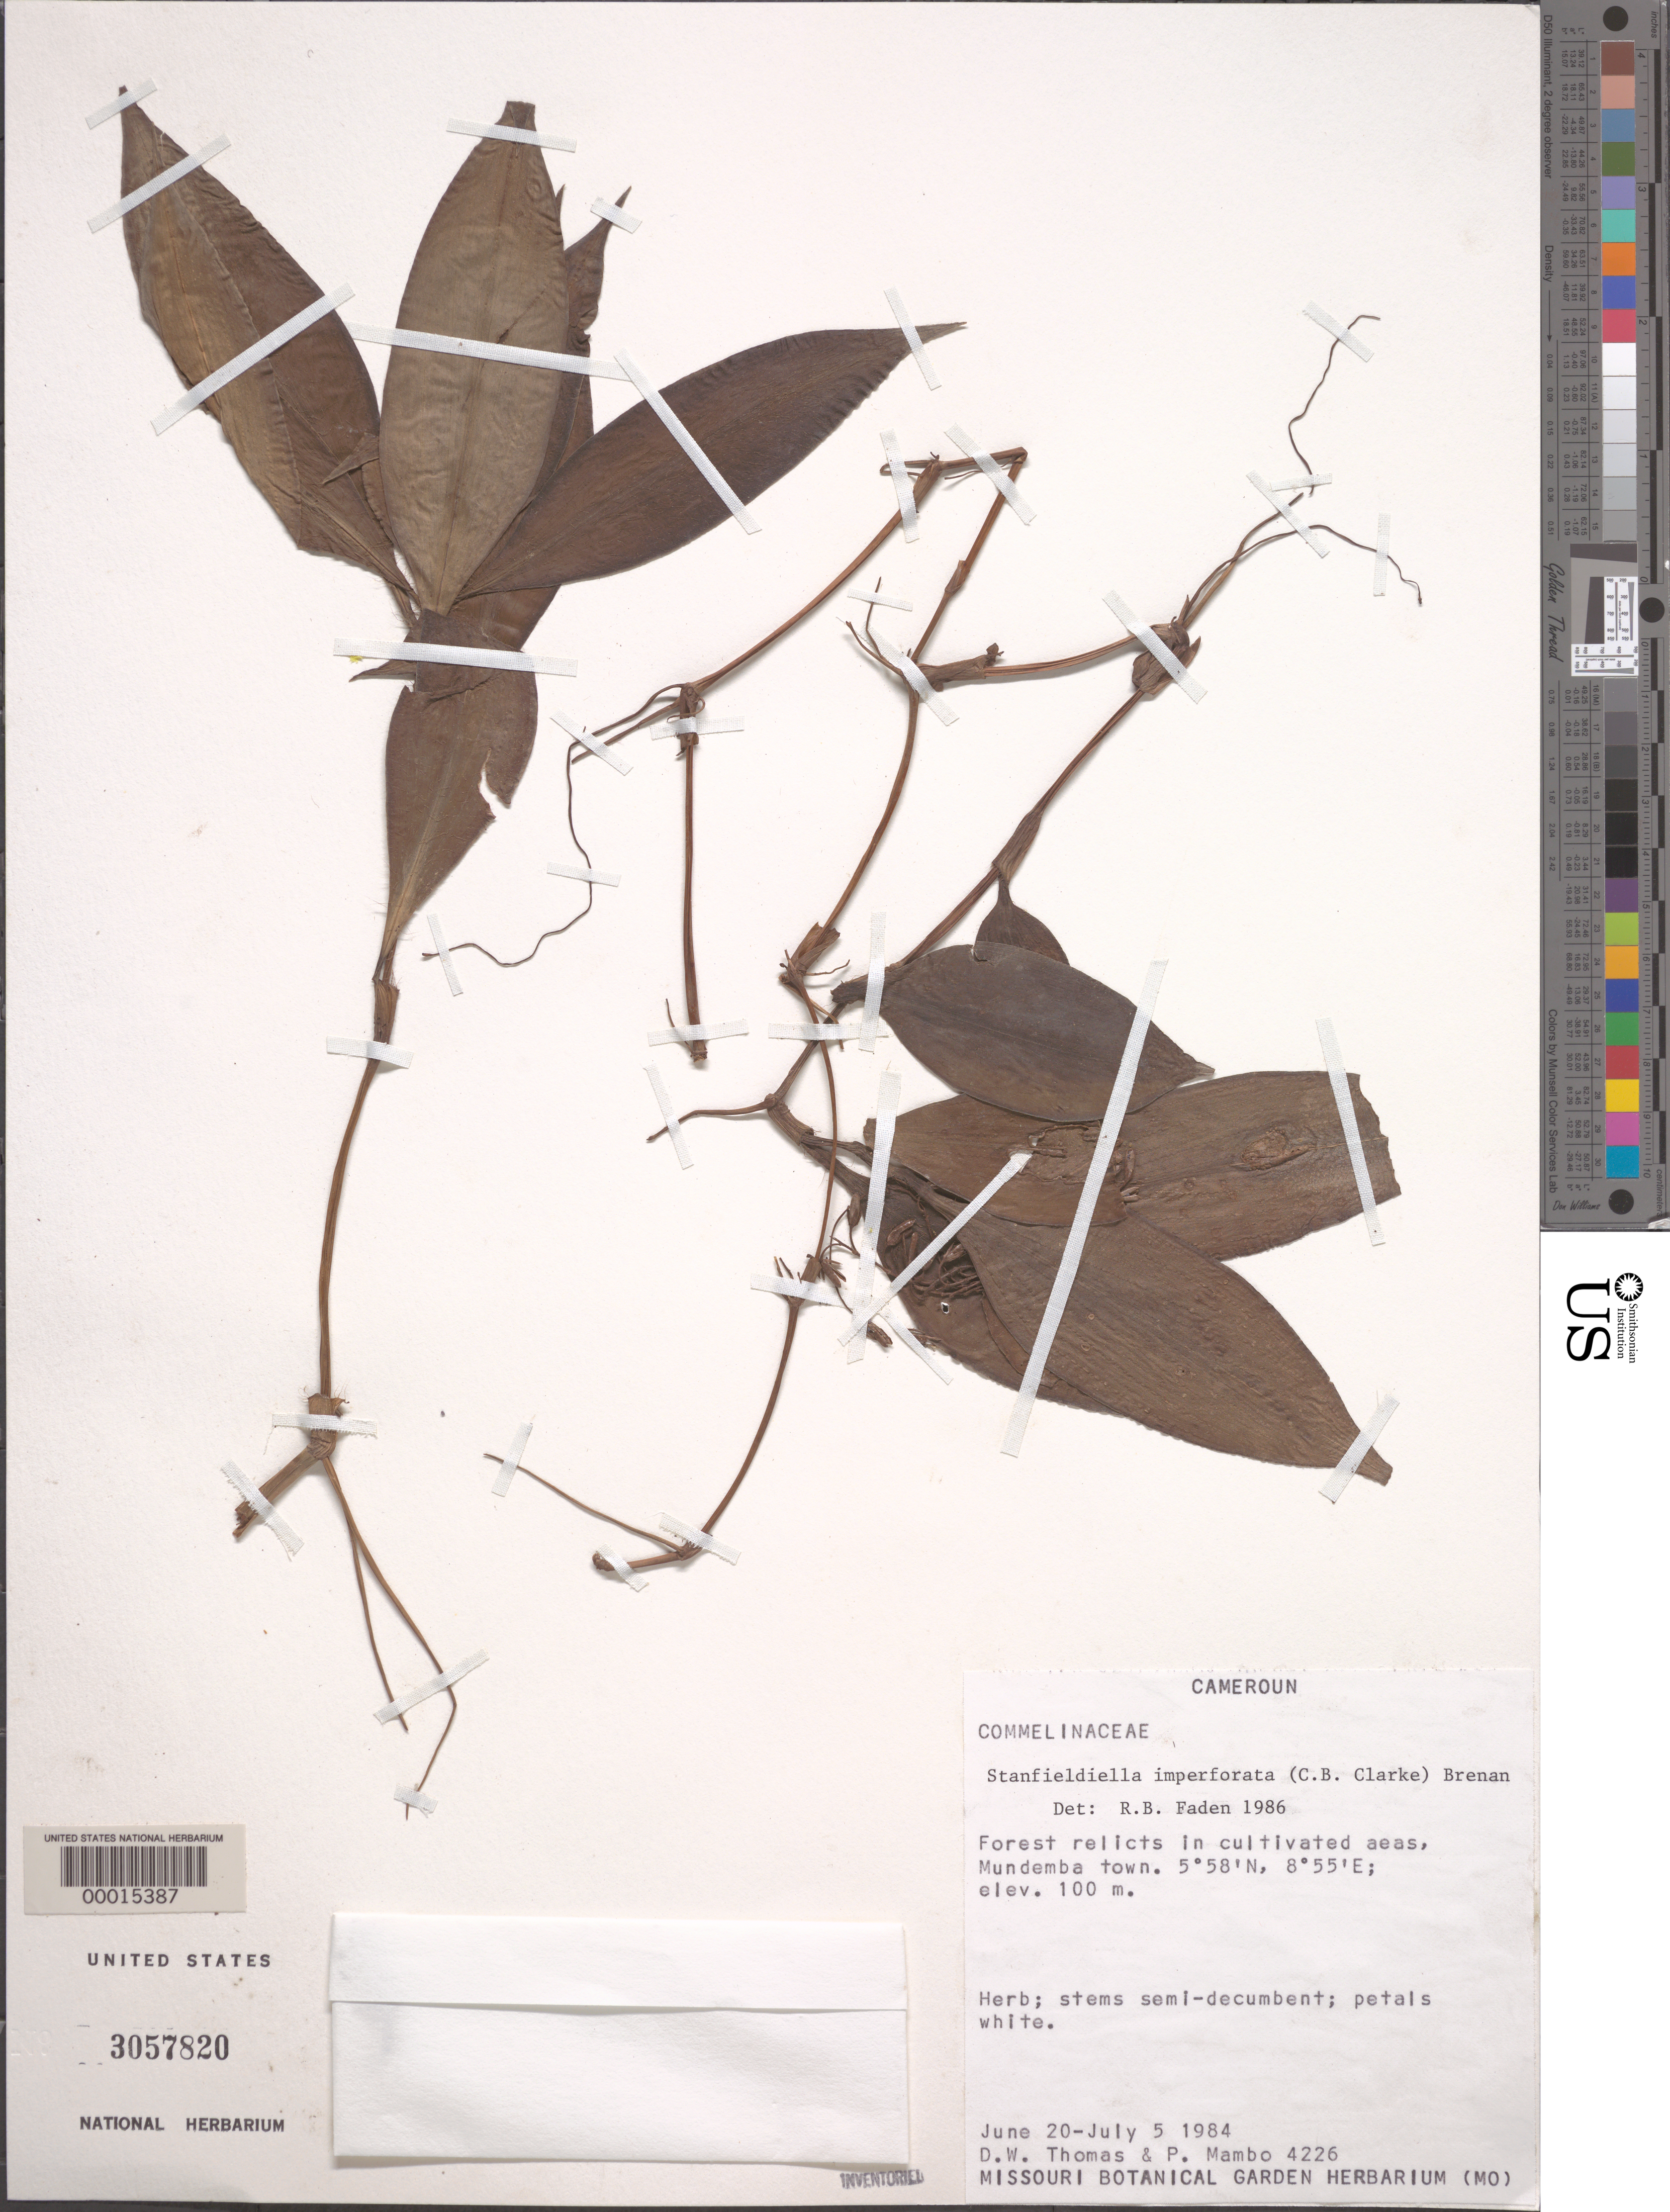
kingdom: Plantae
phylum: Tracheophyta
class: Liliopsida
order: Commelinales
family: Commelinaceae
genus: Stanfieldiella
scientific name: Stanfieldiella imperforata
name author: (C.B. Clarke) Brenan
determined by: Faden, Robert B., (US), Smithsonian Institution - National Museum of Natural History (UNITED STATES)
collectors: D. W. Thomas & P. Mambo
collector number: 4226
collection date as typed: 20 Jun 1984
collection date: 1984-06-20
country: Cameroon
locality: Mundemba town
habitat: Forest relicts + cult. areas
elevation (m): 100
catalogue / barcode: US 3057820